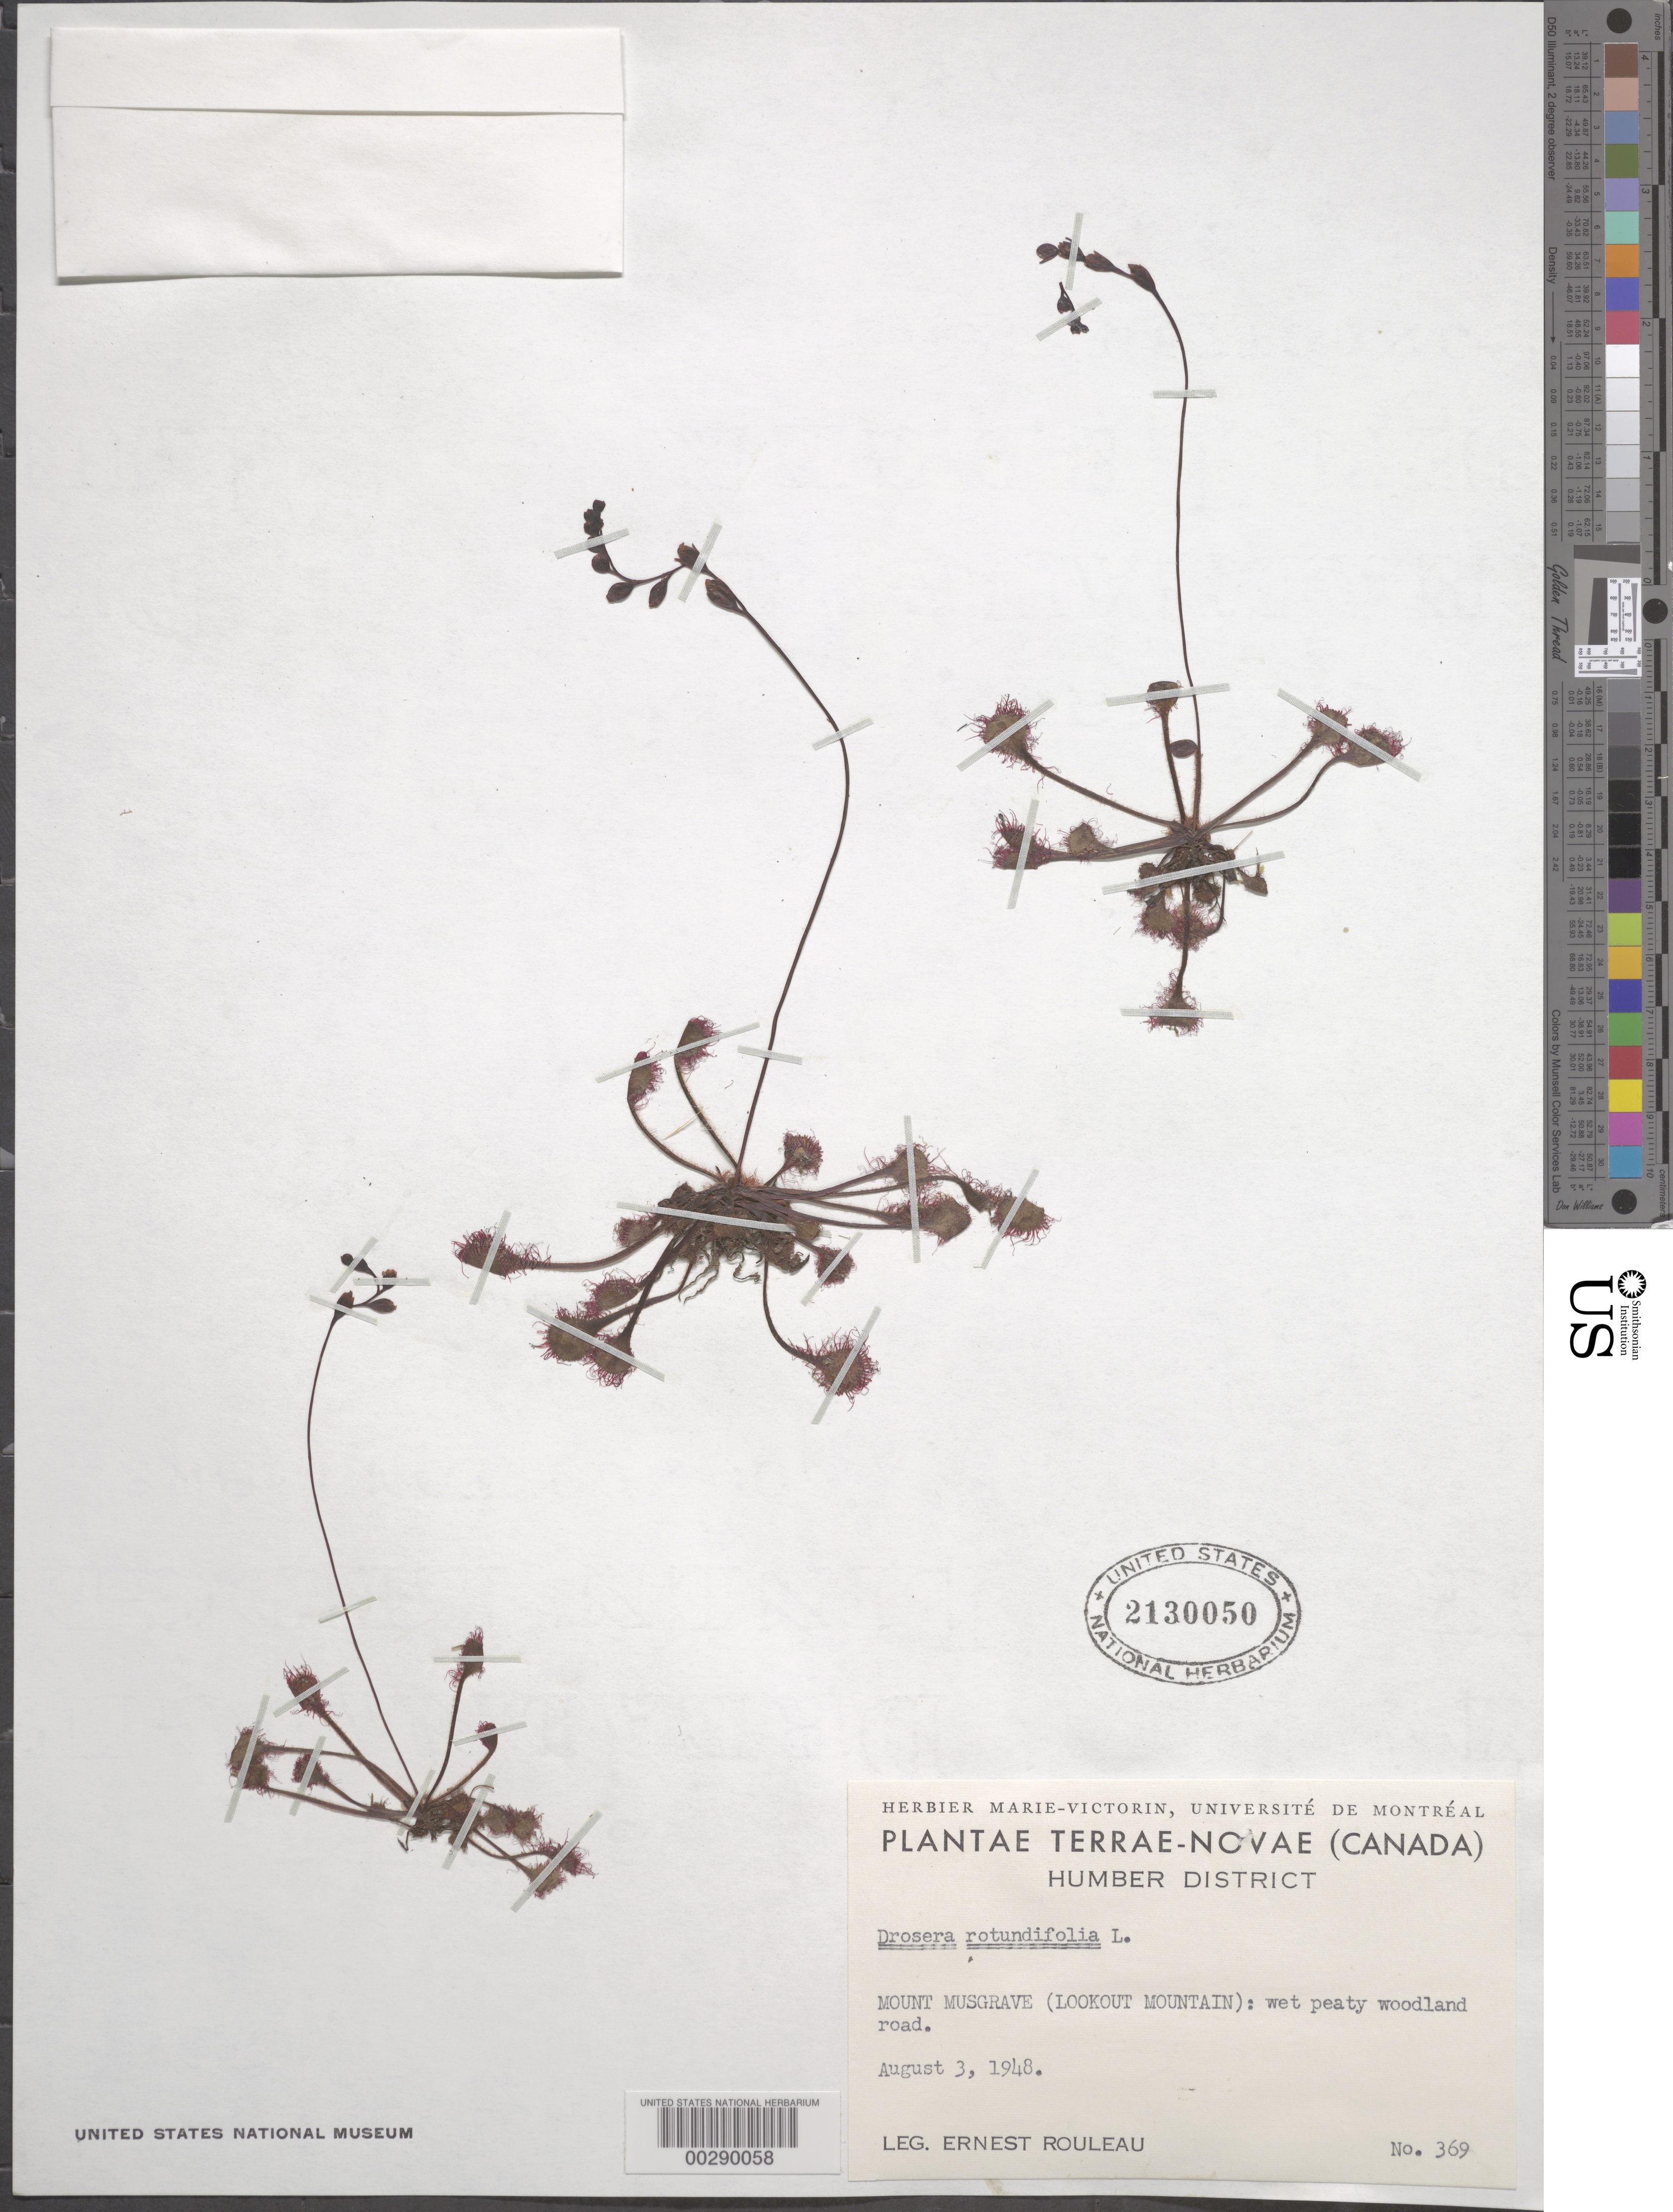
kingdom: Plantae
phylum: Tracheophyta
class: Magnoliopsida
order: Caryophyllales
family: Droseraceae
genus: Drosera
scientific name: Drosera rotundifolia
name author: L.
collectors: E. Rouleau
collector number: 369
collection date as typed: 03 Aug 1948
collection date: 1948-08-03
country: Canada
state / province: Newfoundland and Labrador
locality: Mount Musgrave, (Lookout Mt.)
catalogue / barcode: US 2130050